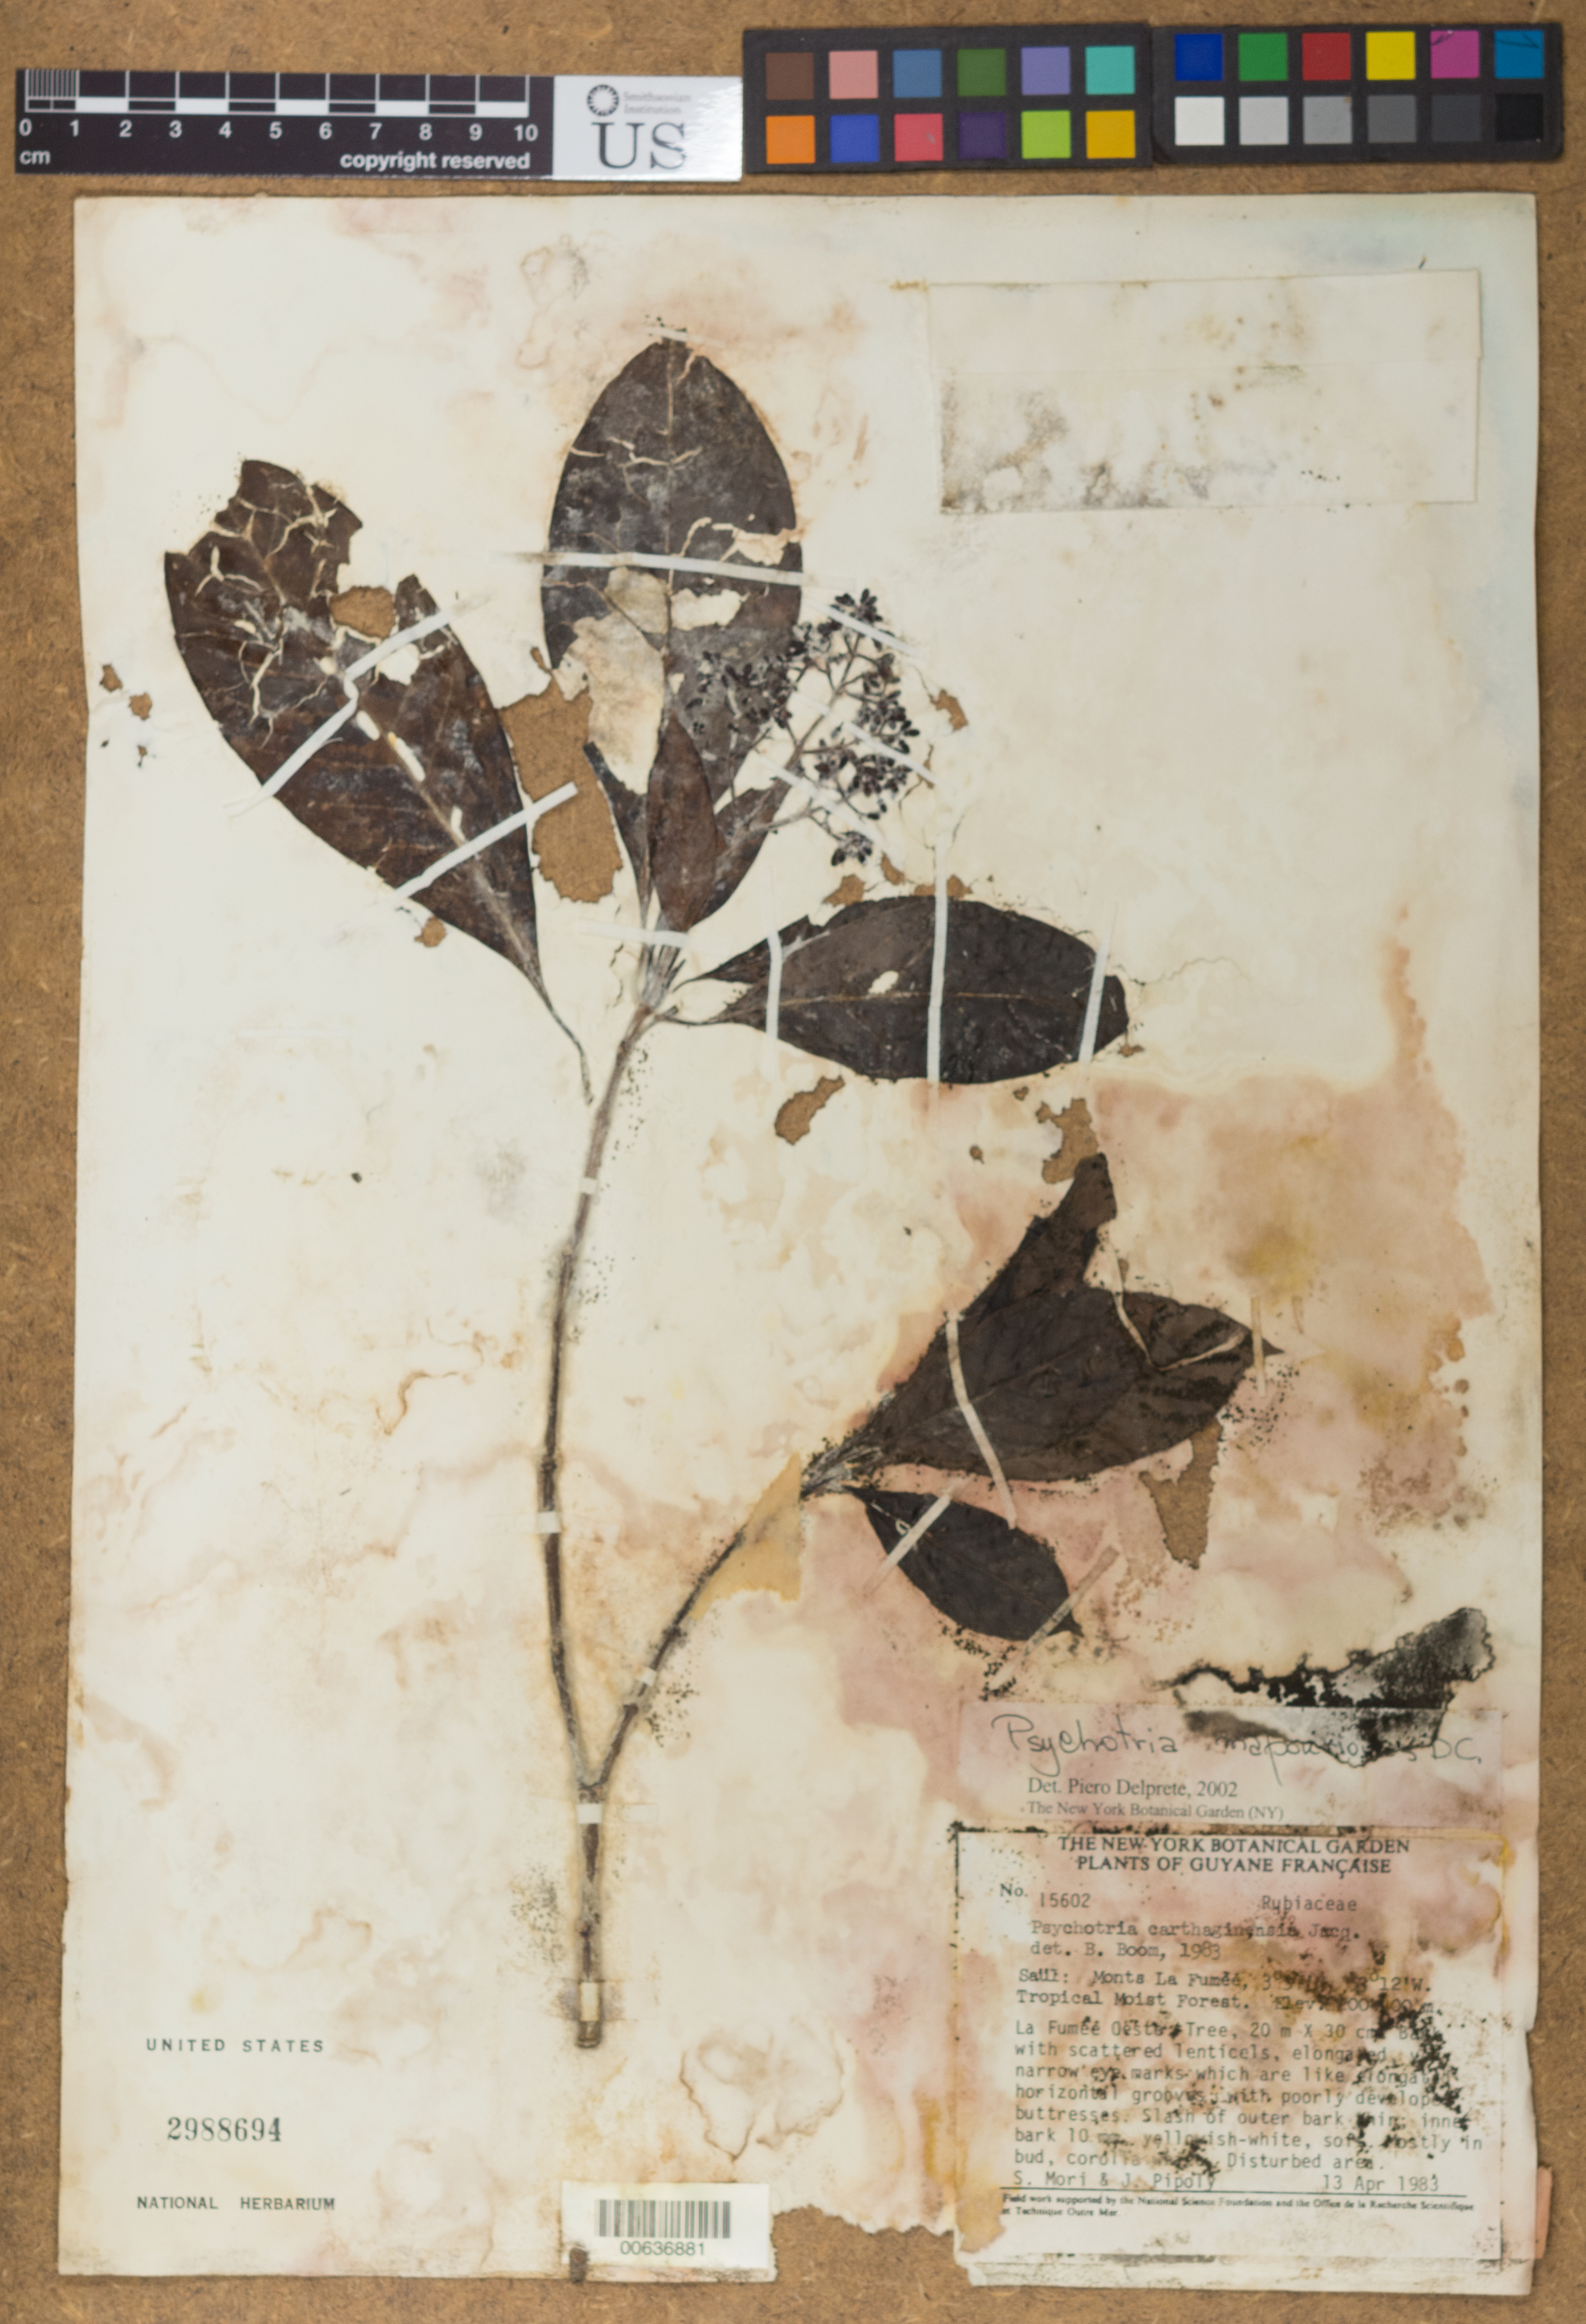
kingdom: Plantae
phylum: Tracheophyta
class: Magnoliopsida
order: Gentianales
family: Rubiaceae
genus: Psychotria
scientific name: Psychotria mapourioides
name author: DC.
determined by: Delprete, P. G., Herb. de Guyane Cay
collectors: S. Mori & J. J. Pipoly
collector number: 15602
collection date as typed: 13-Apr-83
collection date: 1983-04-13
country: French Guiana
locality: Saül, Monts de Fumée. La Fumée Oeste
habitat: Tropical moist forest. Disturbed area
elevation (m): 200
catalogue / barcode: US 2988694